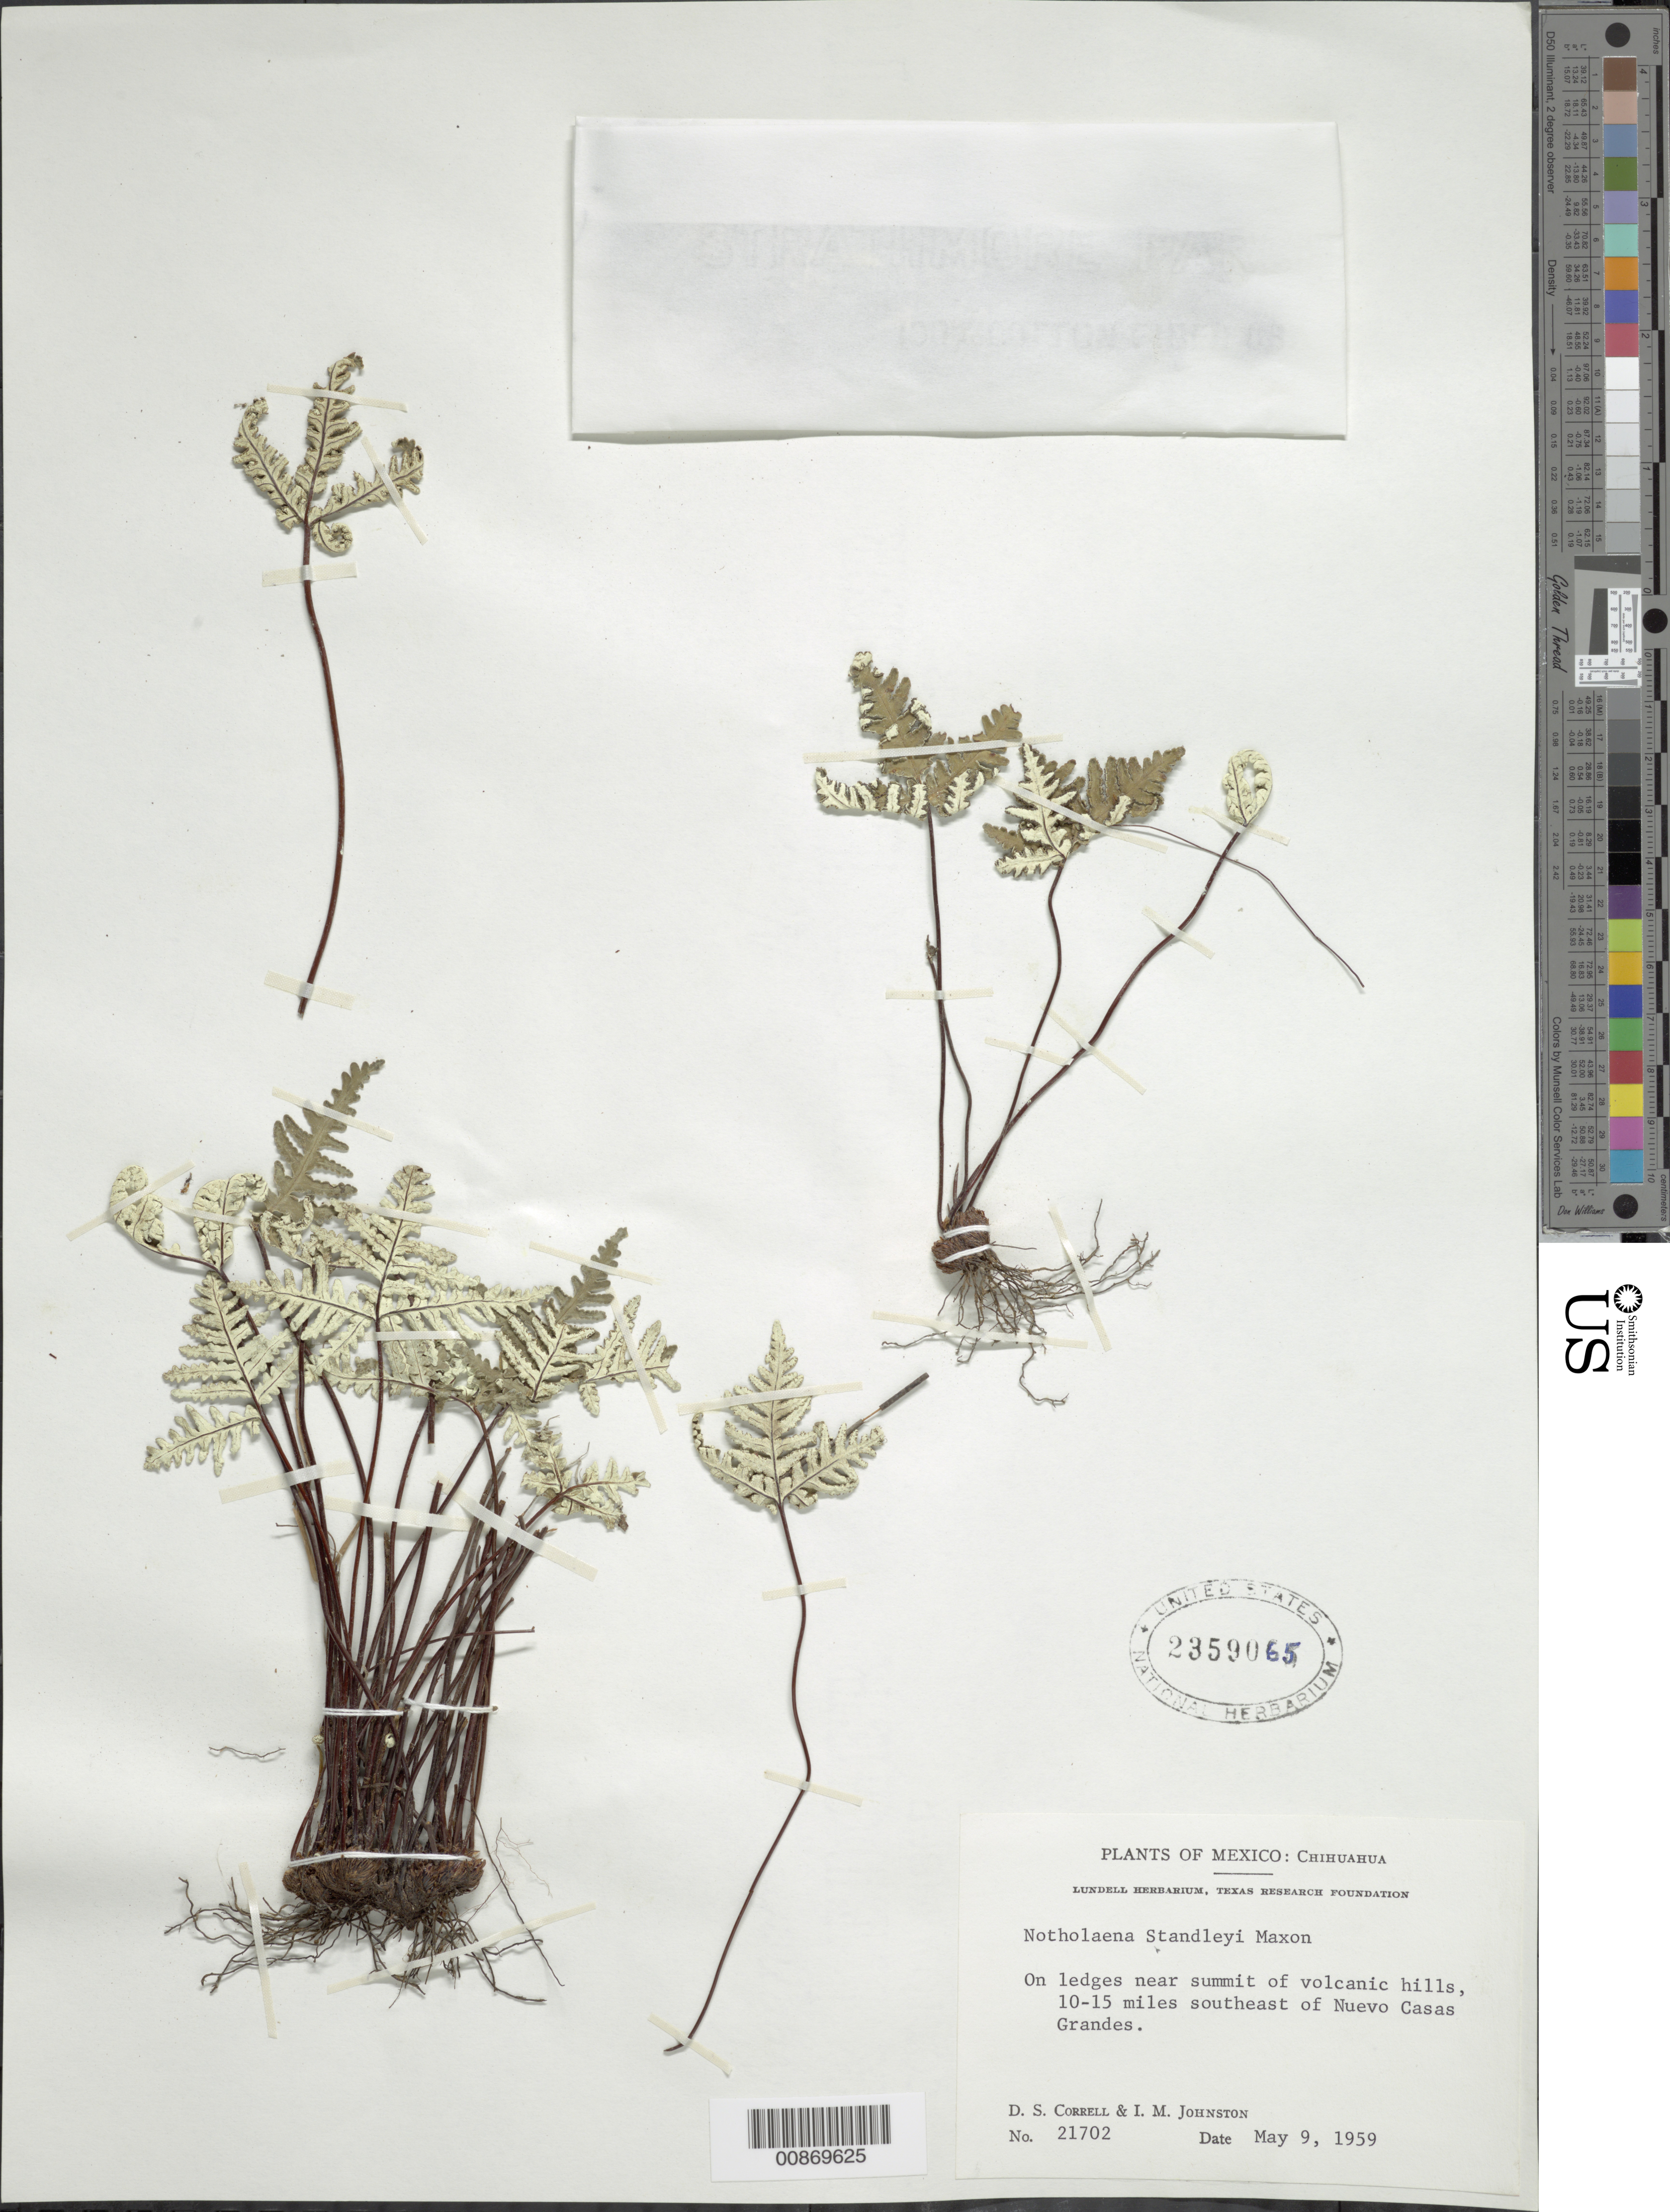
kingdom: Plantae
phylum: Tracheophyta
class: Polypodiopsida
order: Polypodiales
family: Pteridaceae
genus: Notholaena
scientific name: Notholaena standleyi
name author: Maxon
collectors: D. S. Correll & I.M. Johnston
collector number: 21702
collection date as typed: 09 May 1959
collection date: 1959-05-09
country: Mexico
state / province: Chihuahua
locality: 10-15 miles southeast of Nuevo Casas Grandes.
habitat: On ledges near summit of volcanic hills.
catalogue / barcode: US 2359065